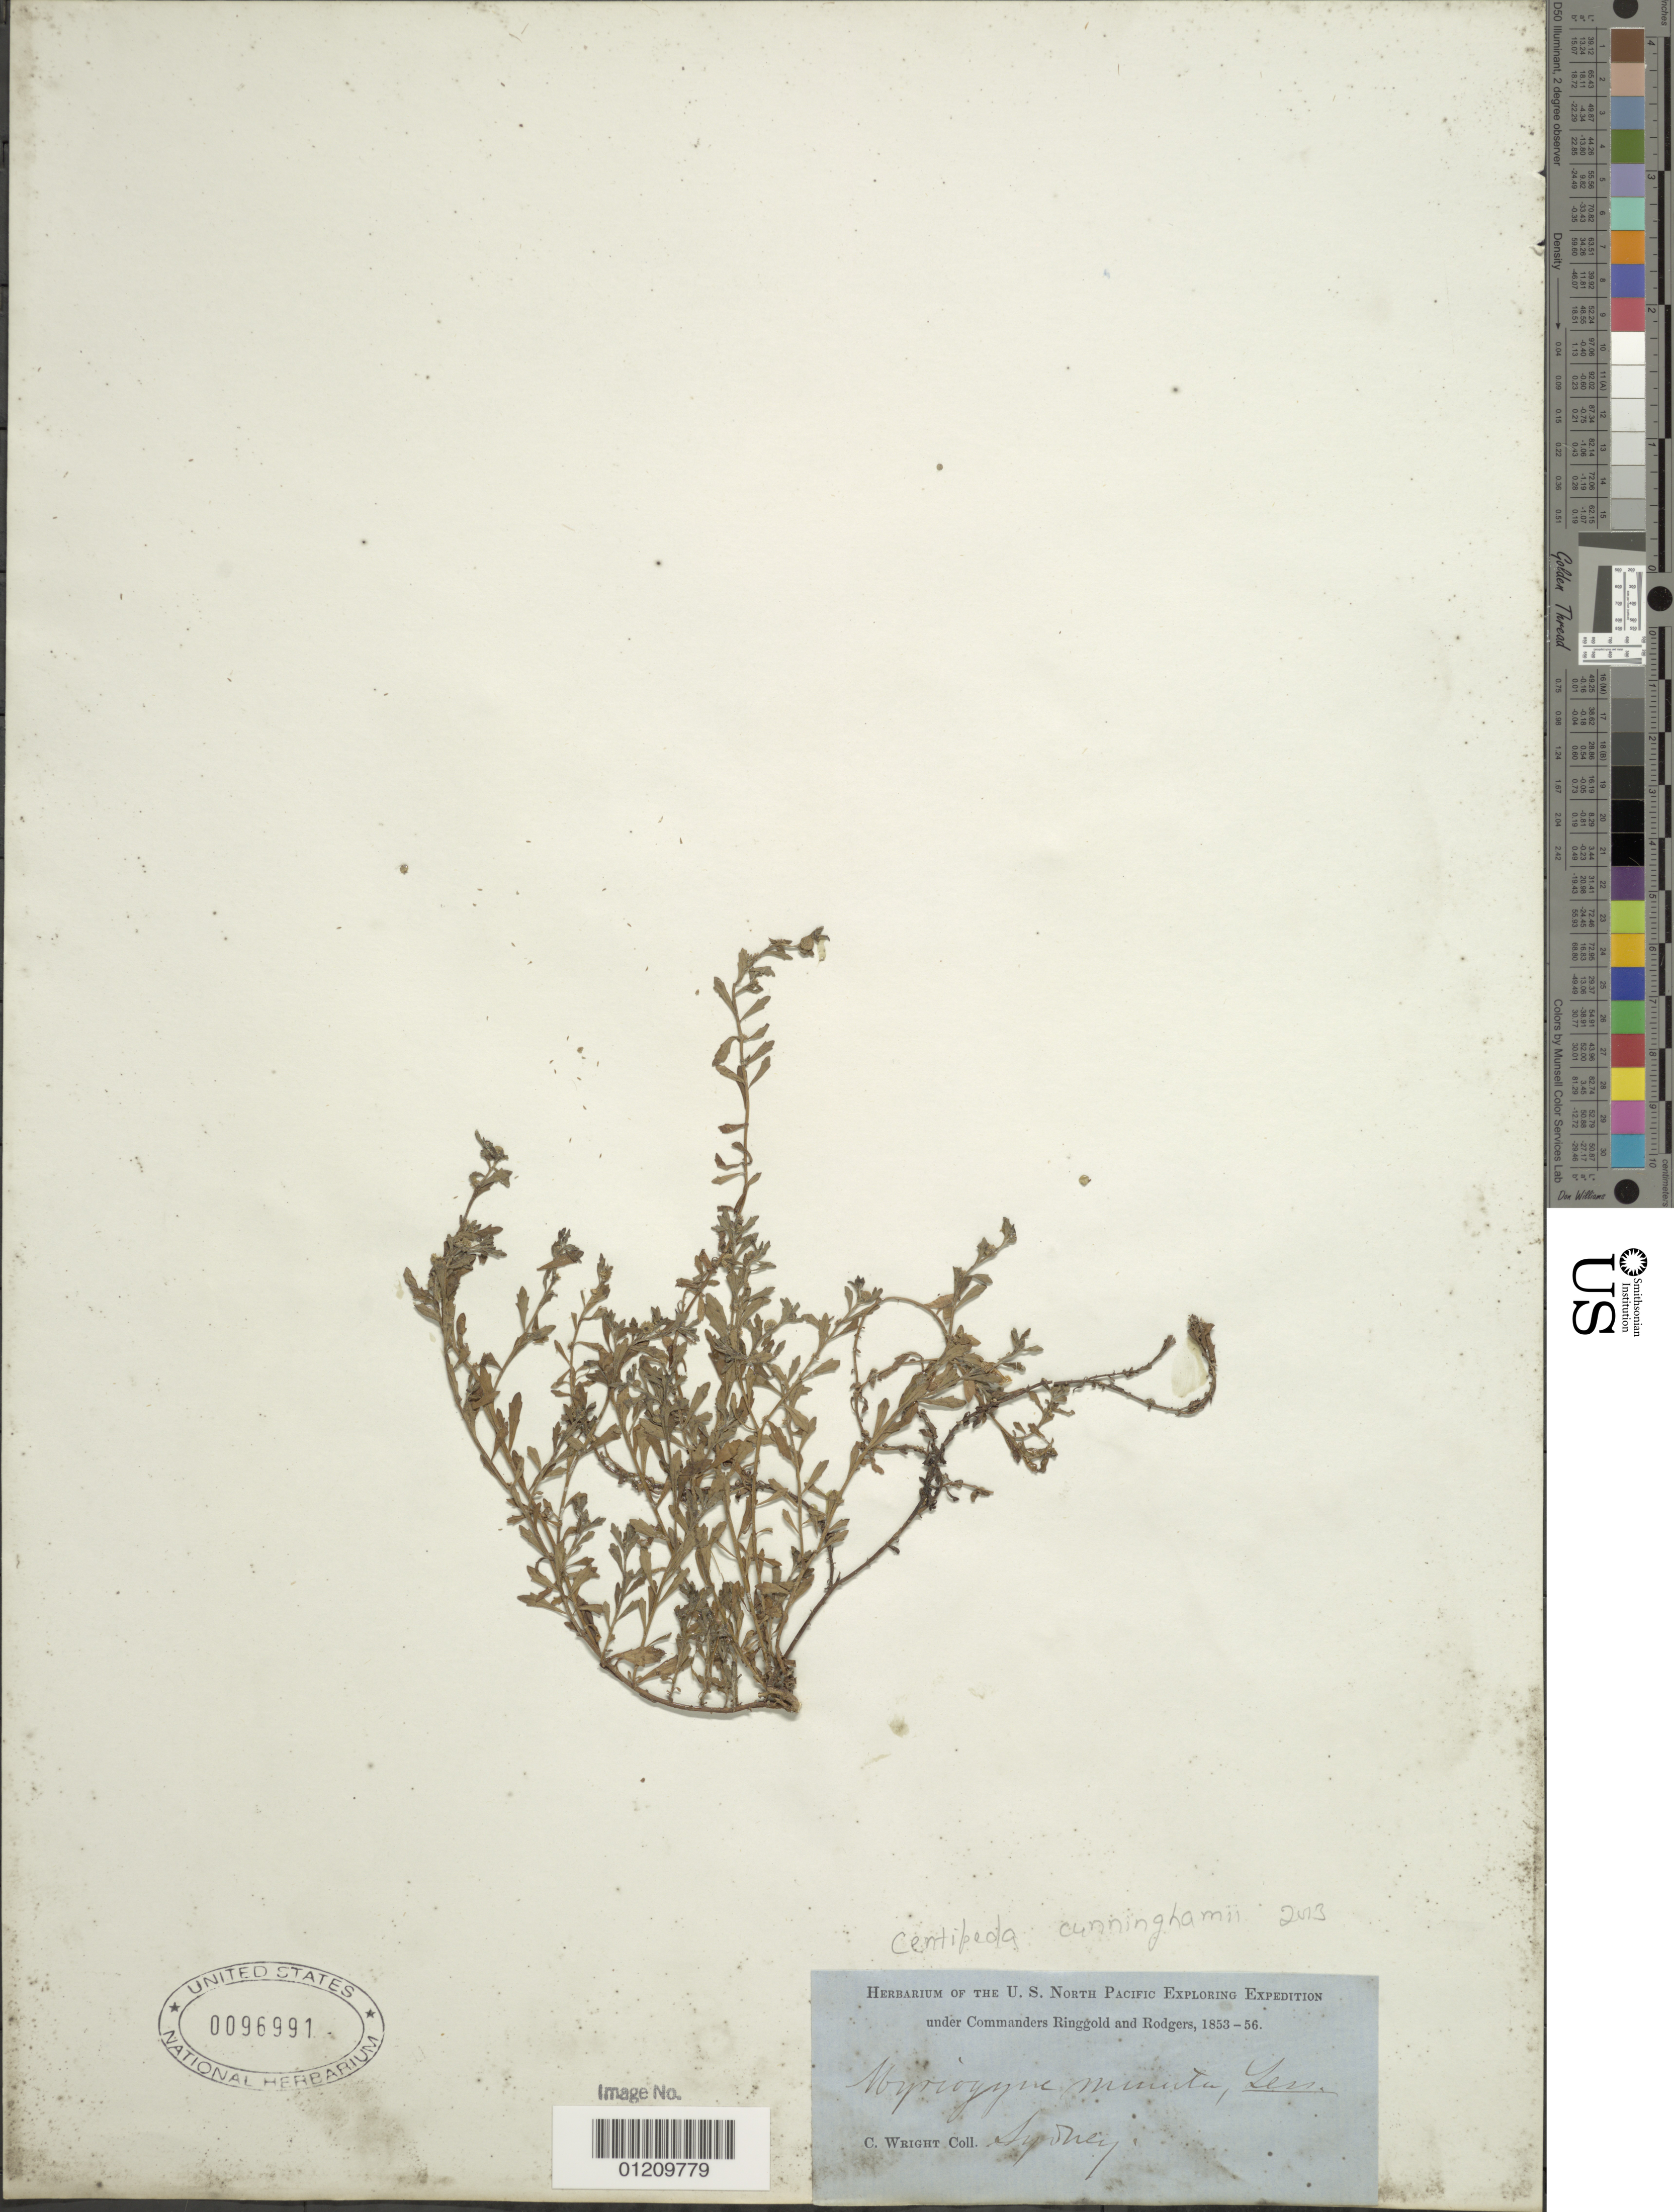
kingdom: Plantae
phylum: Tracheophyta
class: Magnoliopsida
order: Asterales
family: Asteraceae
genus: Epaltes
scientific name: Epaltes cunninghamii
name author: (Hook.) Benth.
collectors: C. Wright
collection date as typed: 1853 to -- -- 1856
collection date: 1853/1856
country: Australia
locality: Sydney.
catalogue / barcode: US 96991